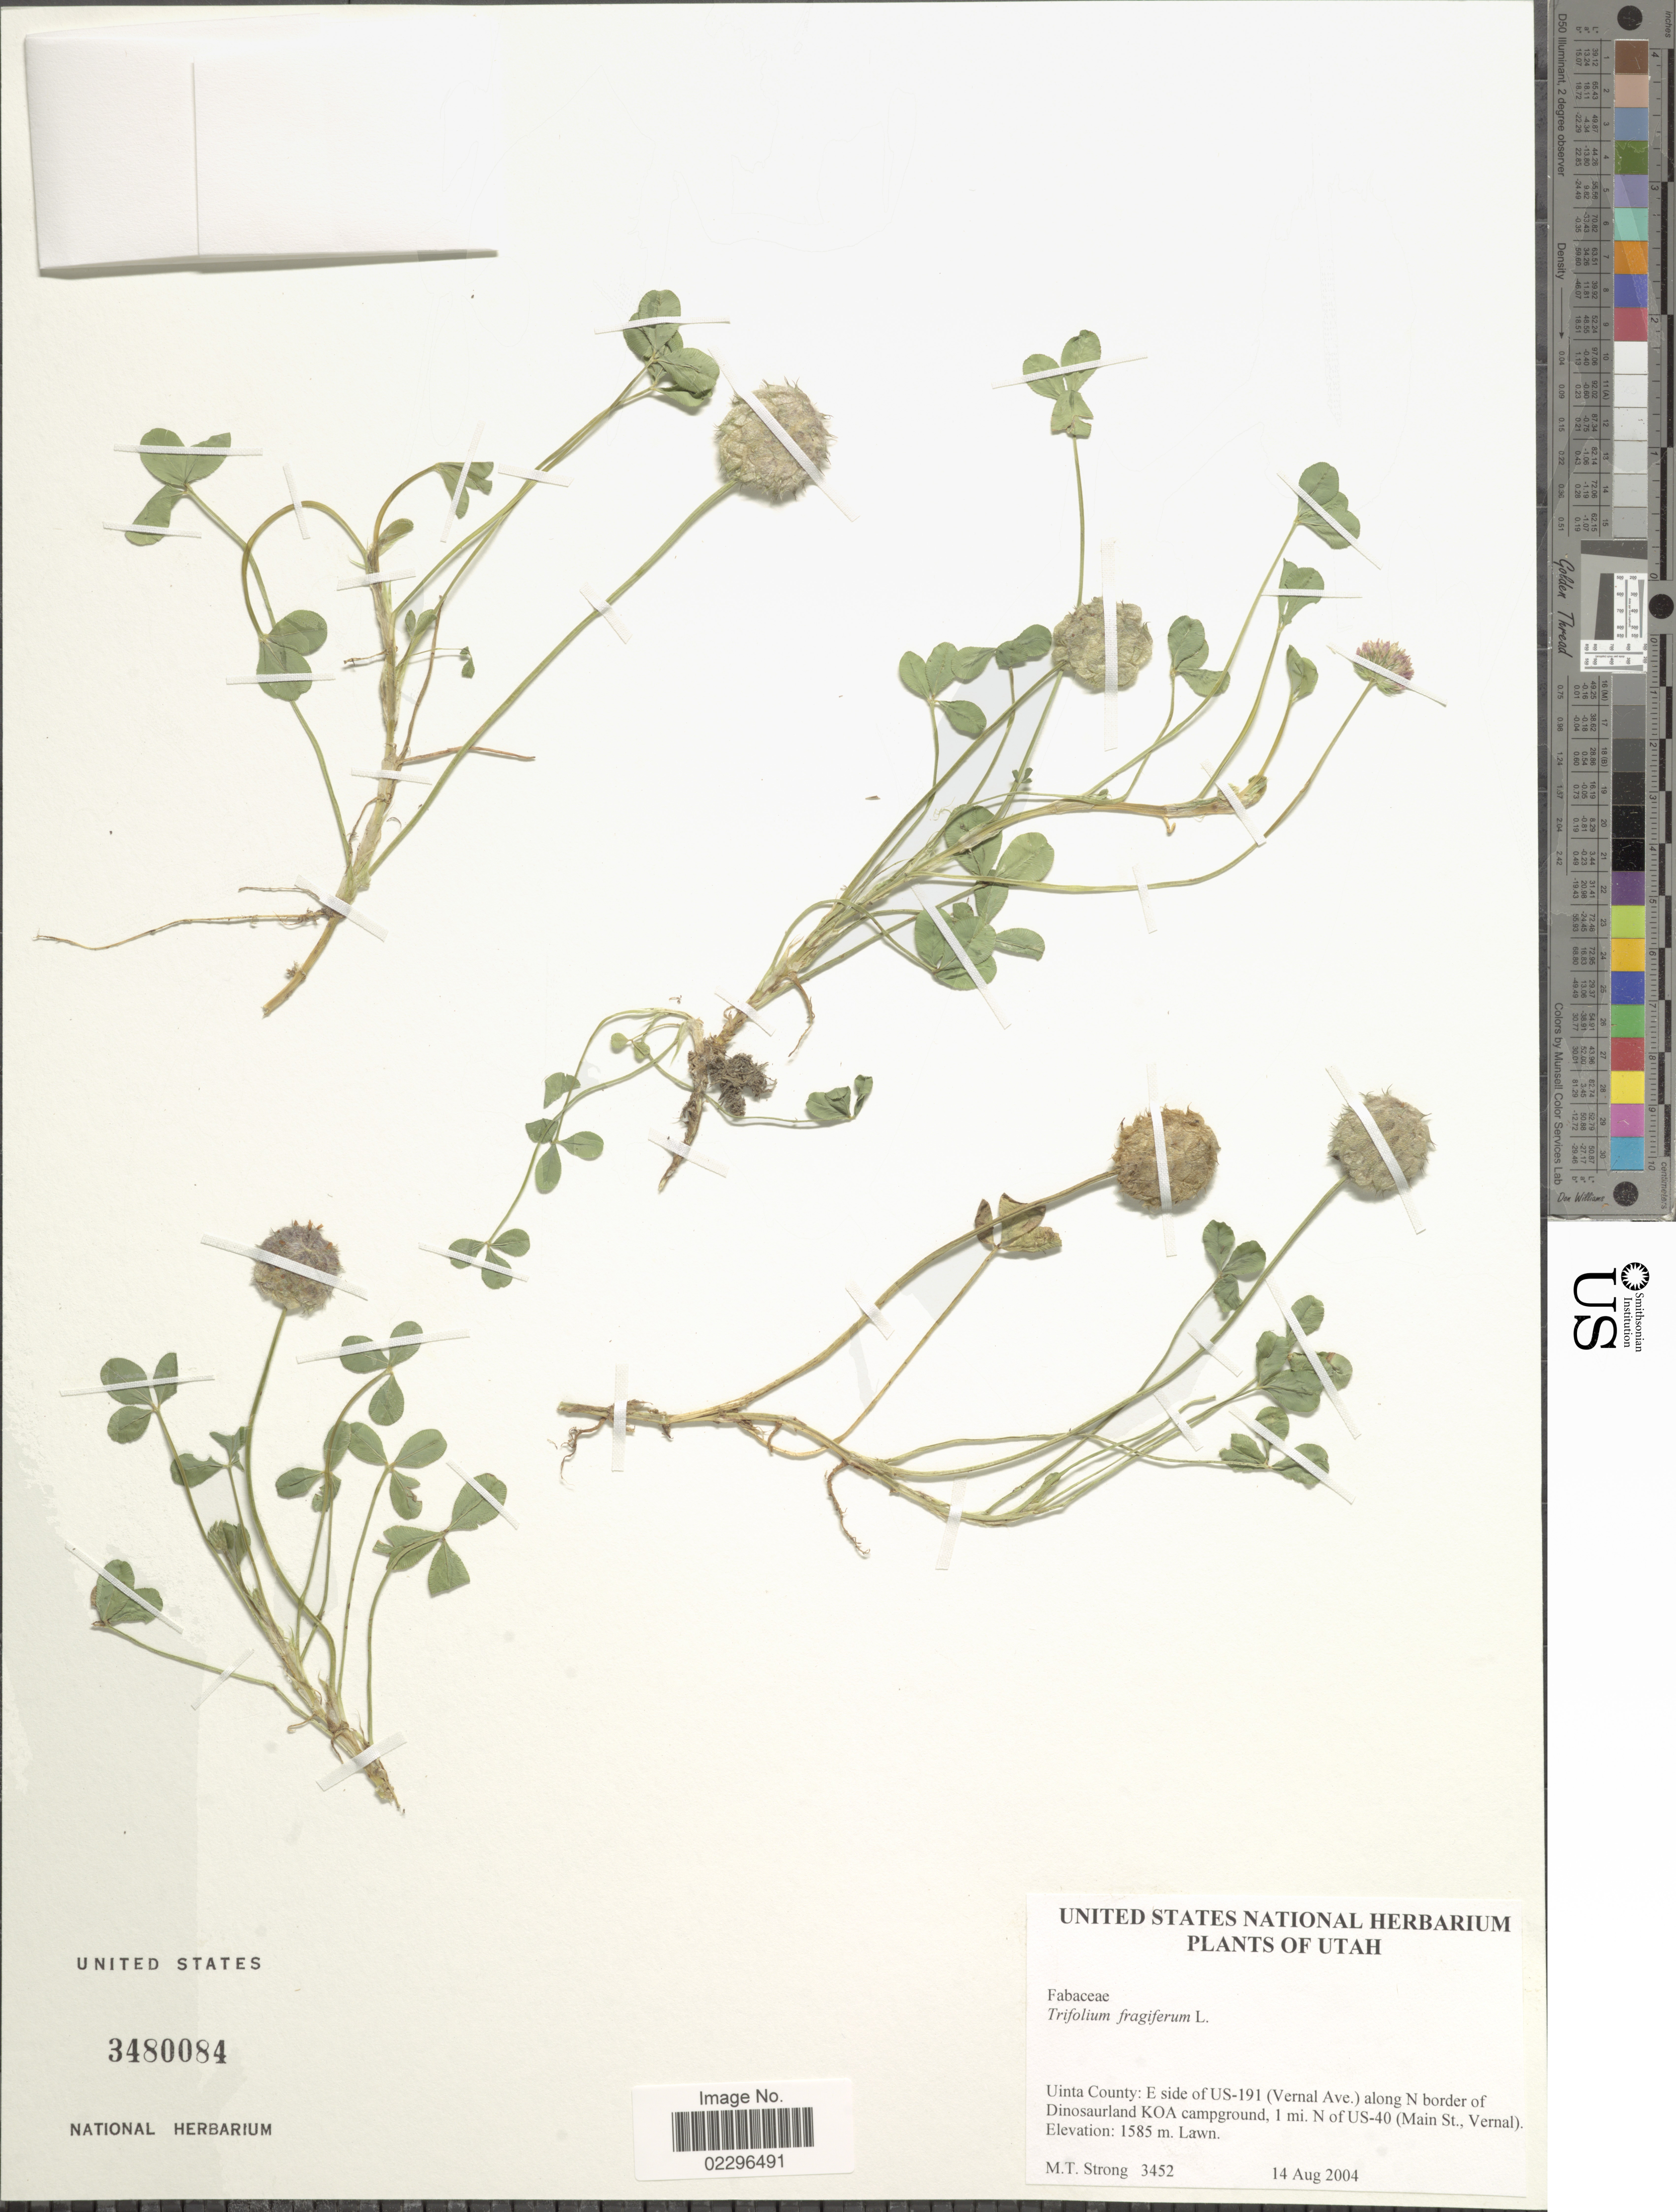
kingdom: Plantae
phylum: Tracheophyta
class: Magnoliopsida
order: Fabales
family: Fabaceae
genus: Trifolium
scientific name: Trifolium fragiferum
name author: L.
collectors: M. T. Strong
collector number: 3452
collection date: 2004-08-14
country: United States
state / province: Utah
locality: Uinta County: E side of US-191 (Vernal Ave), along N border of Dinosaurland KOA campground, 1 mi. N of US-40 (Main St., Vernal)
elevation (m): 1585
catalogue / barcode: US 3480084